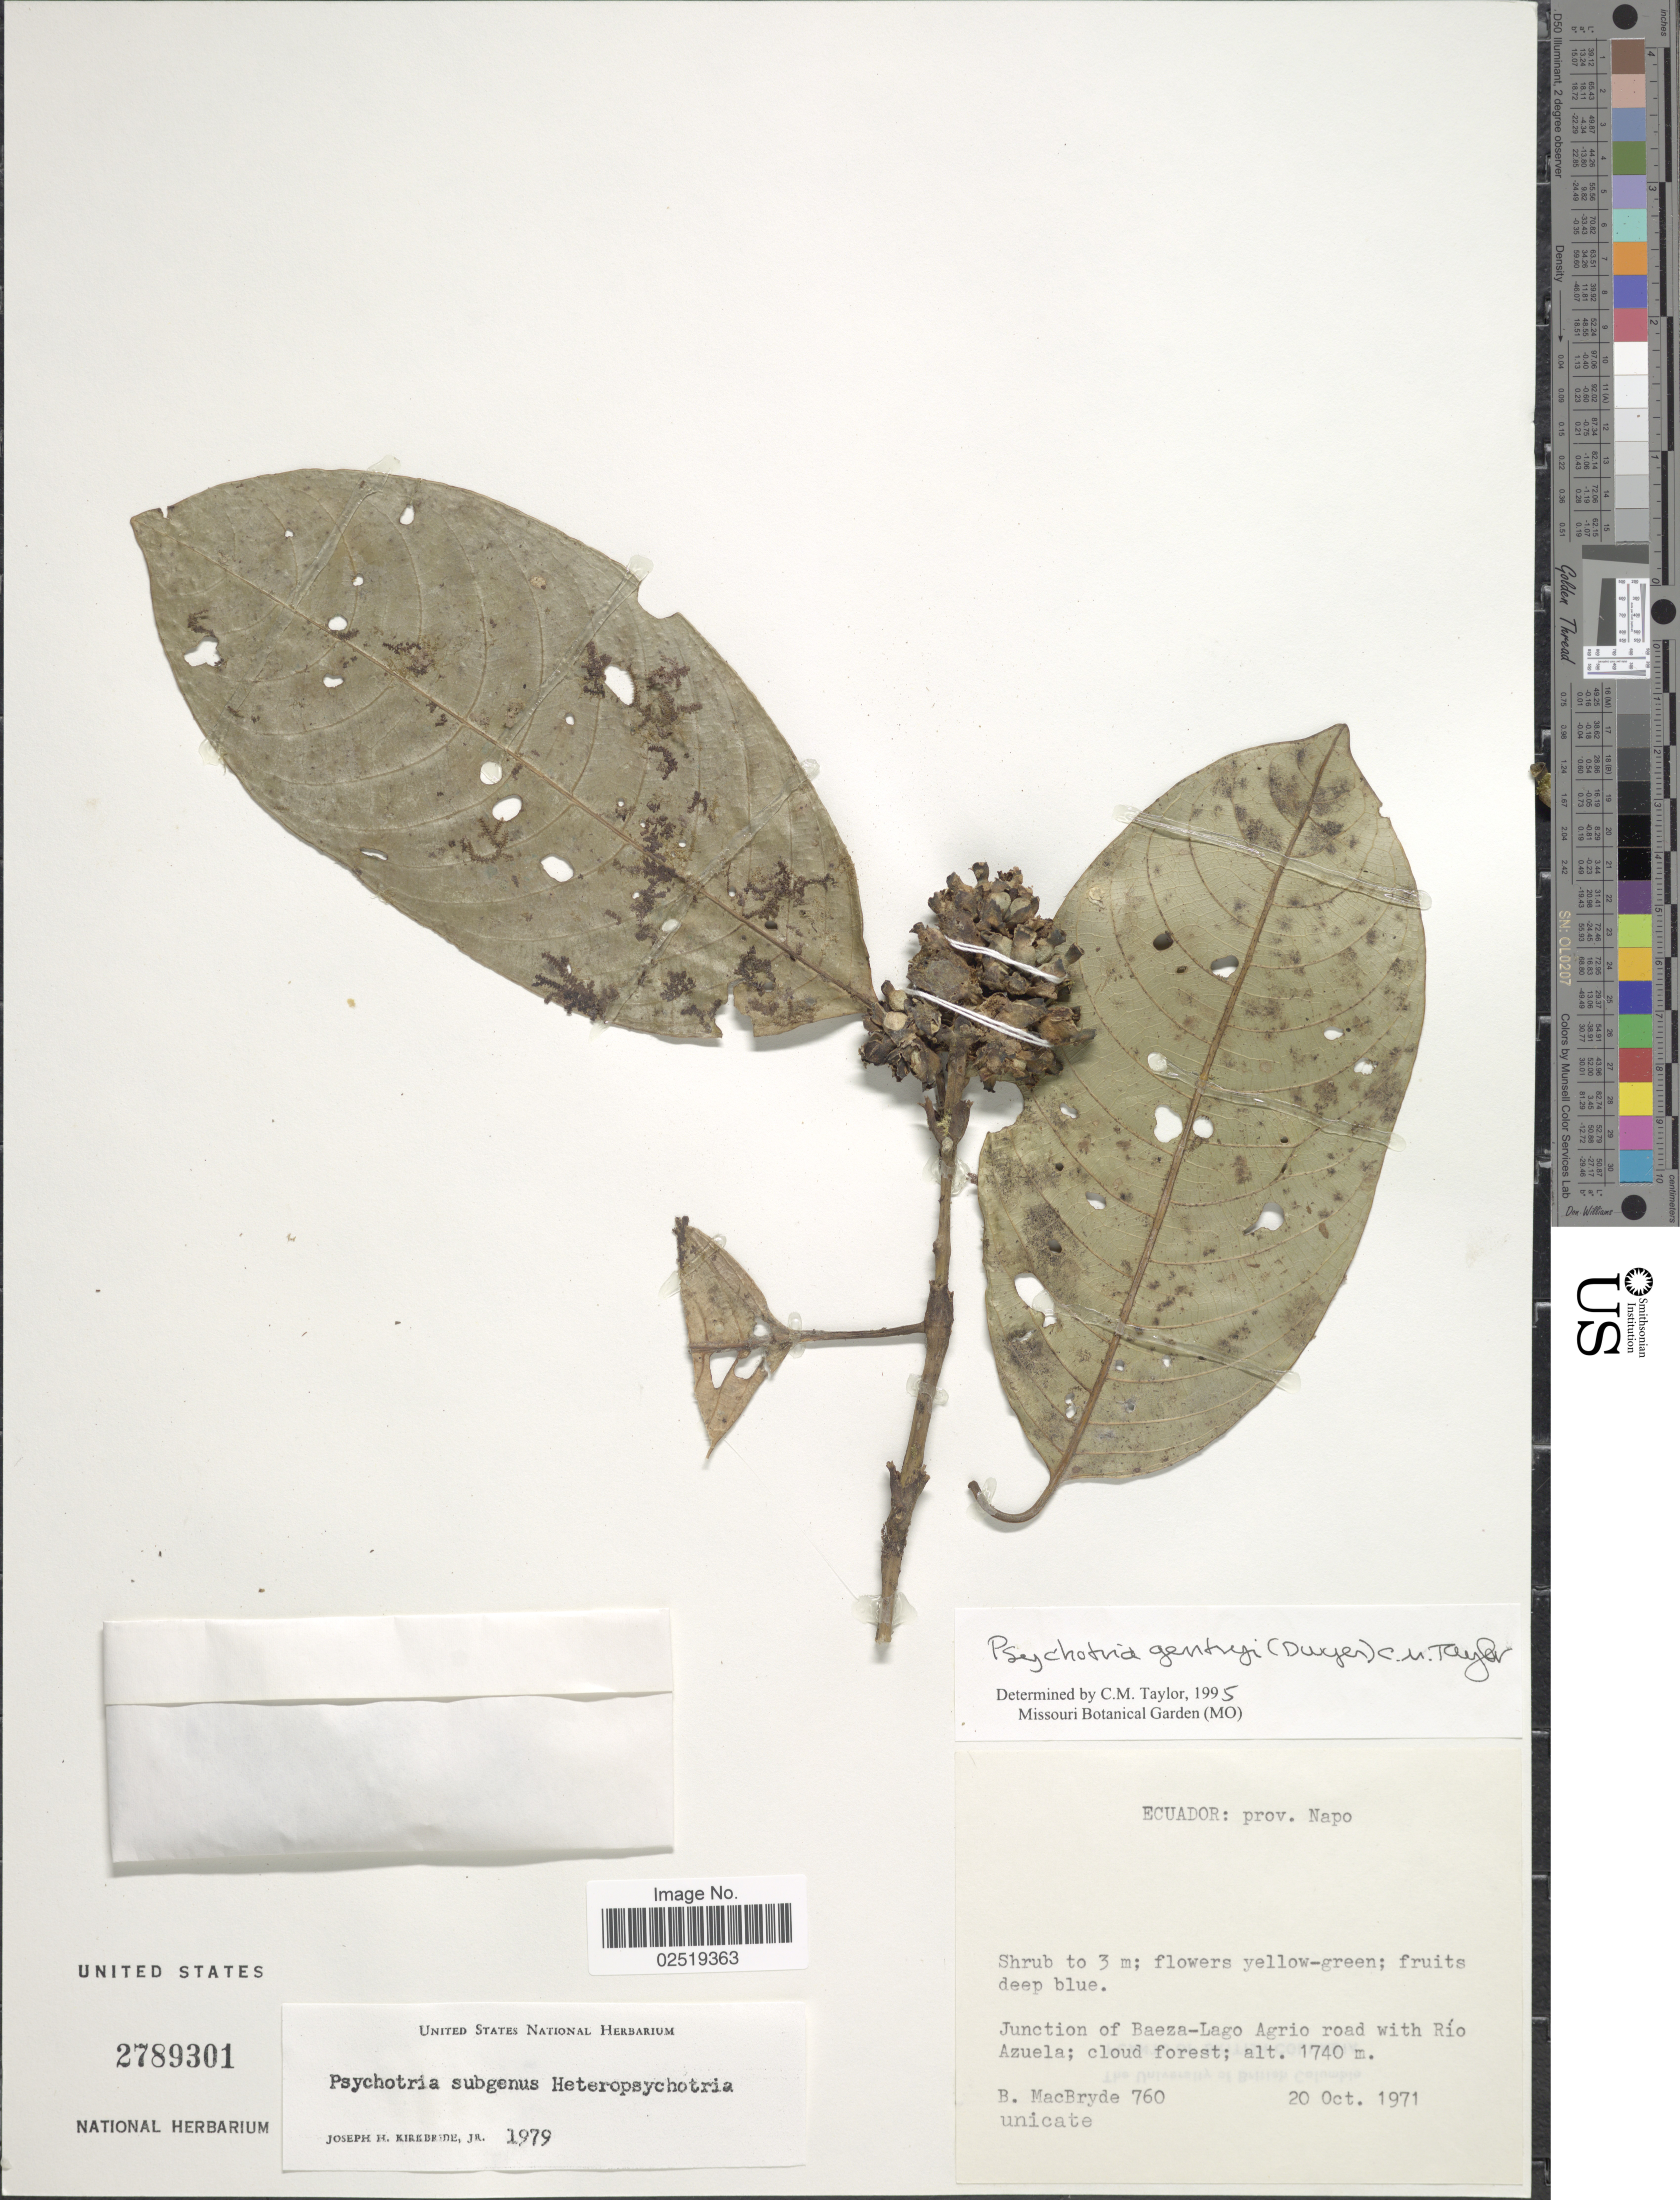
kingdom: Plantae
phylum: Tracheophyta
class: Magnoliopsida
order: Gentianales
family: Rubiaceae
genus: Psychotria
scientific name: Psychotria gentryi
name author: (Dwyer) C.M. Taylor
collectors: B. MacBryde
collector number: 760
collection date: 1971-10-20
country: Ecuador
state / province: Napo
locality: Prov. Napo. Junction of Baeza-Lago Agrio road with Rio Azuela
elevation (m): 1740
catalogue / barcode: US 2789301